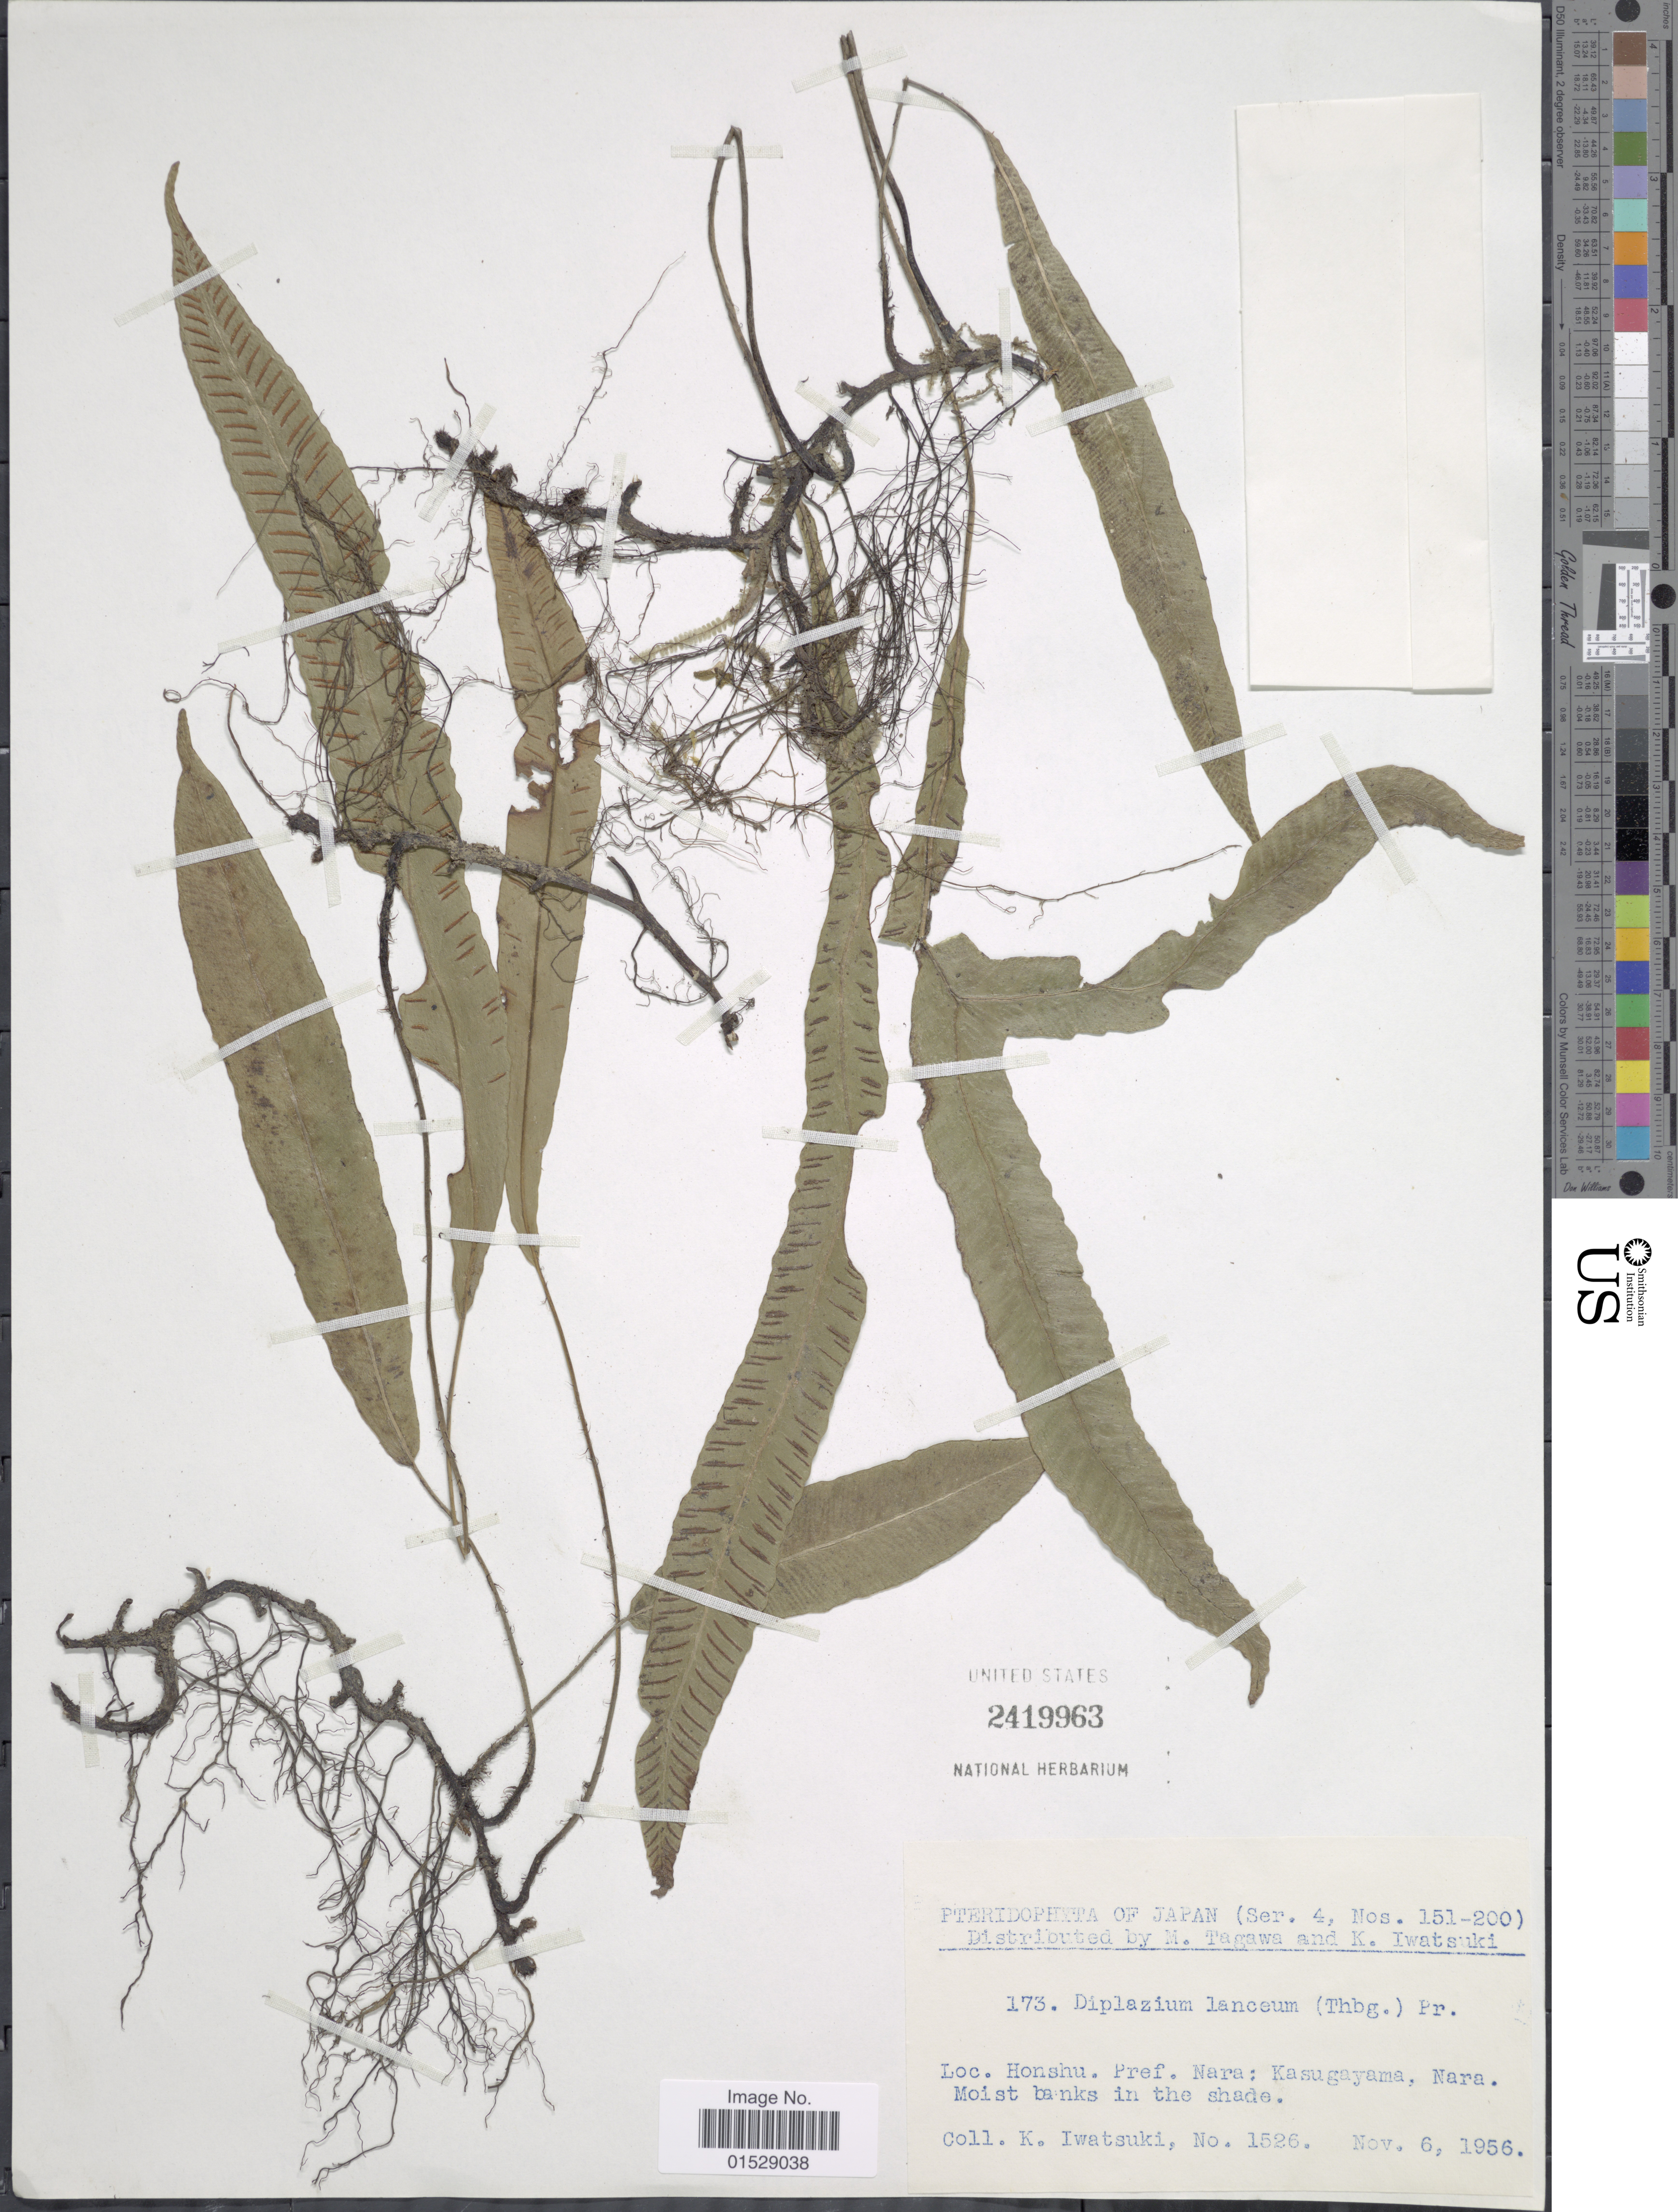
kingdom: Plantae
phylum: Tracheophyta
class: Polypodiopsida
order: Polypodiales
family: Athyriaceae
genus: Deparia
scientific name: Deparia lancea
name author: (Thunb.) Fraser-Jenk.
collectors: K. Iwatsuki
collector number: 1526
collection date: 1956-11-06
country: Japan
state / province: Nara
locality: Honshu. Pref. Nara: Kasugayama, Nara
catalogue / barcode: US 2419963